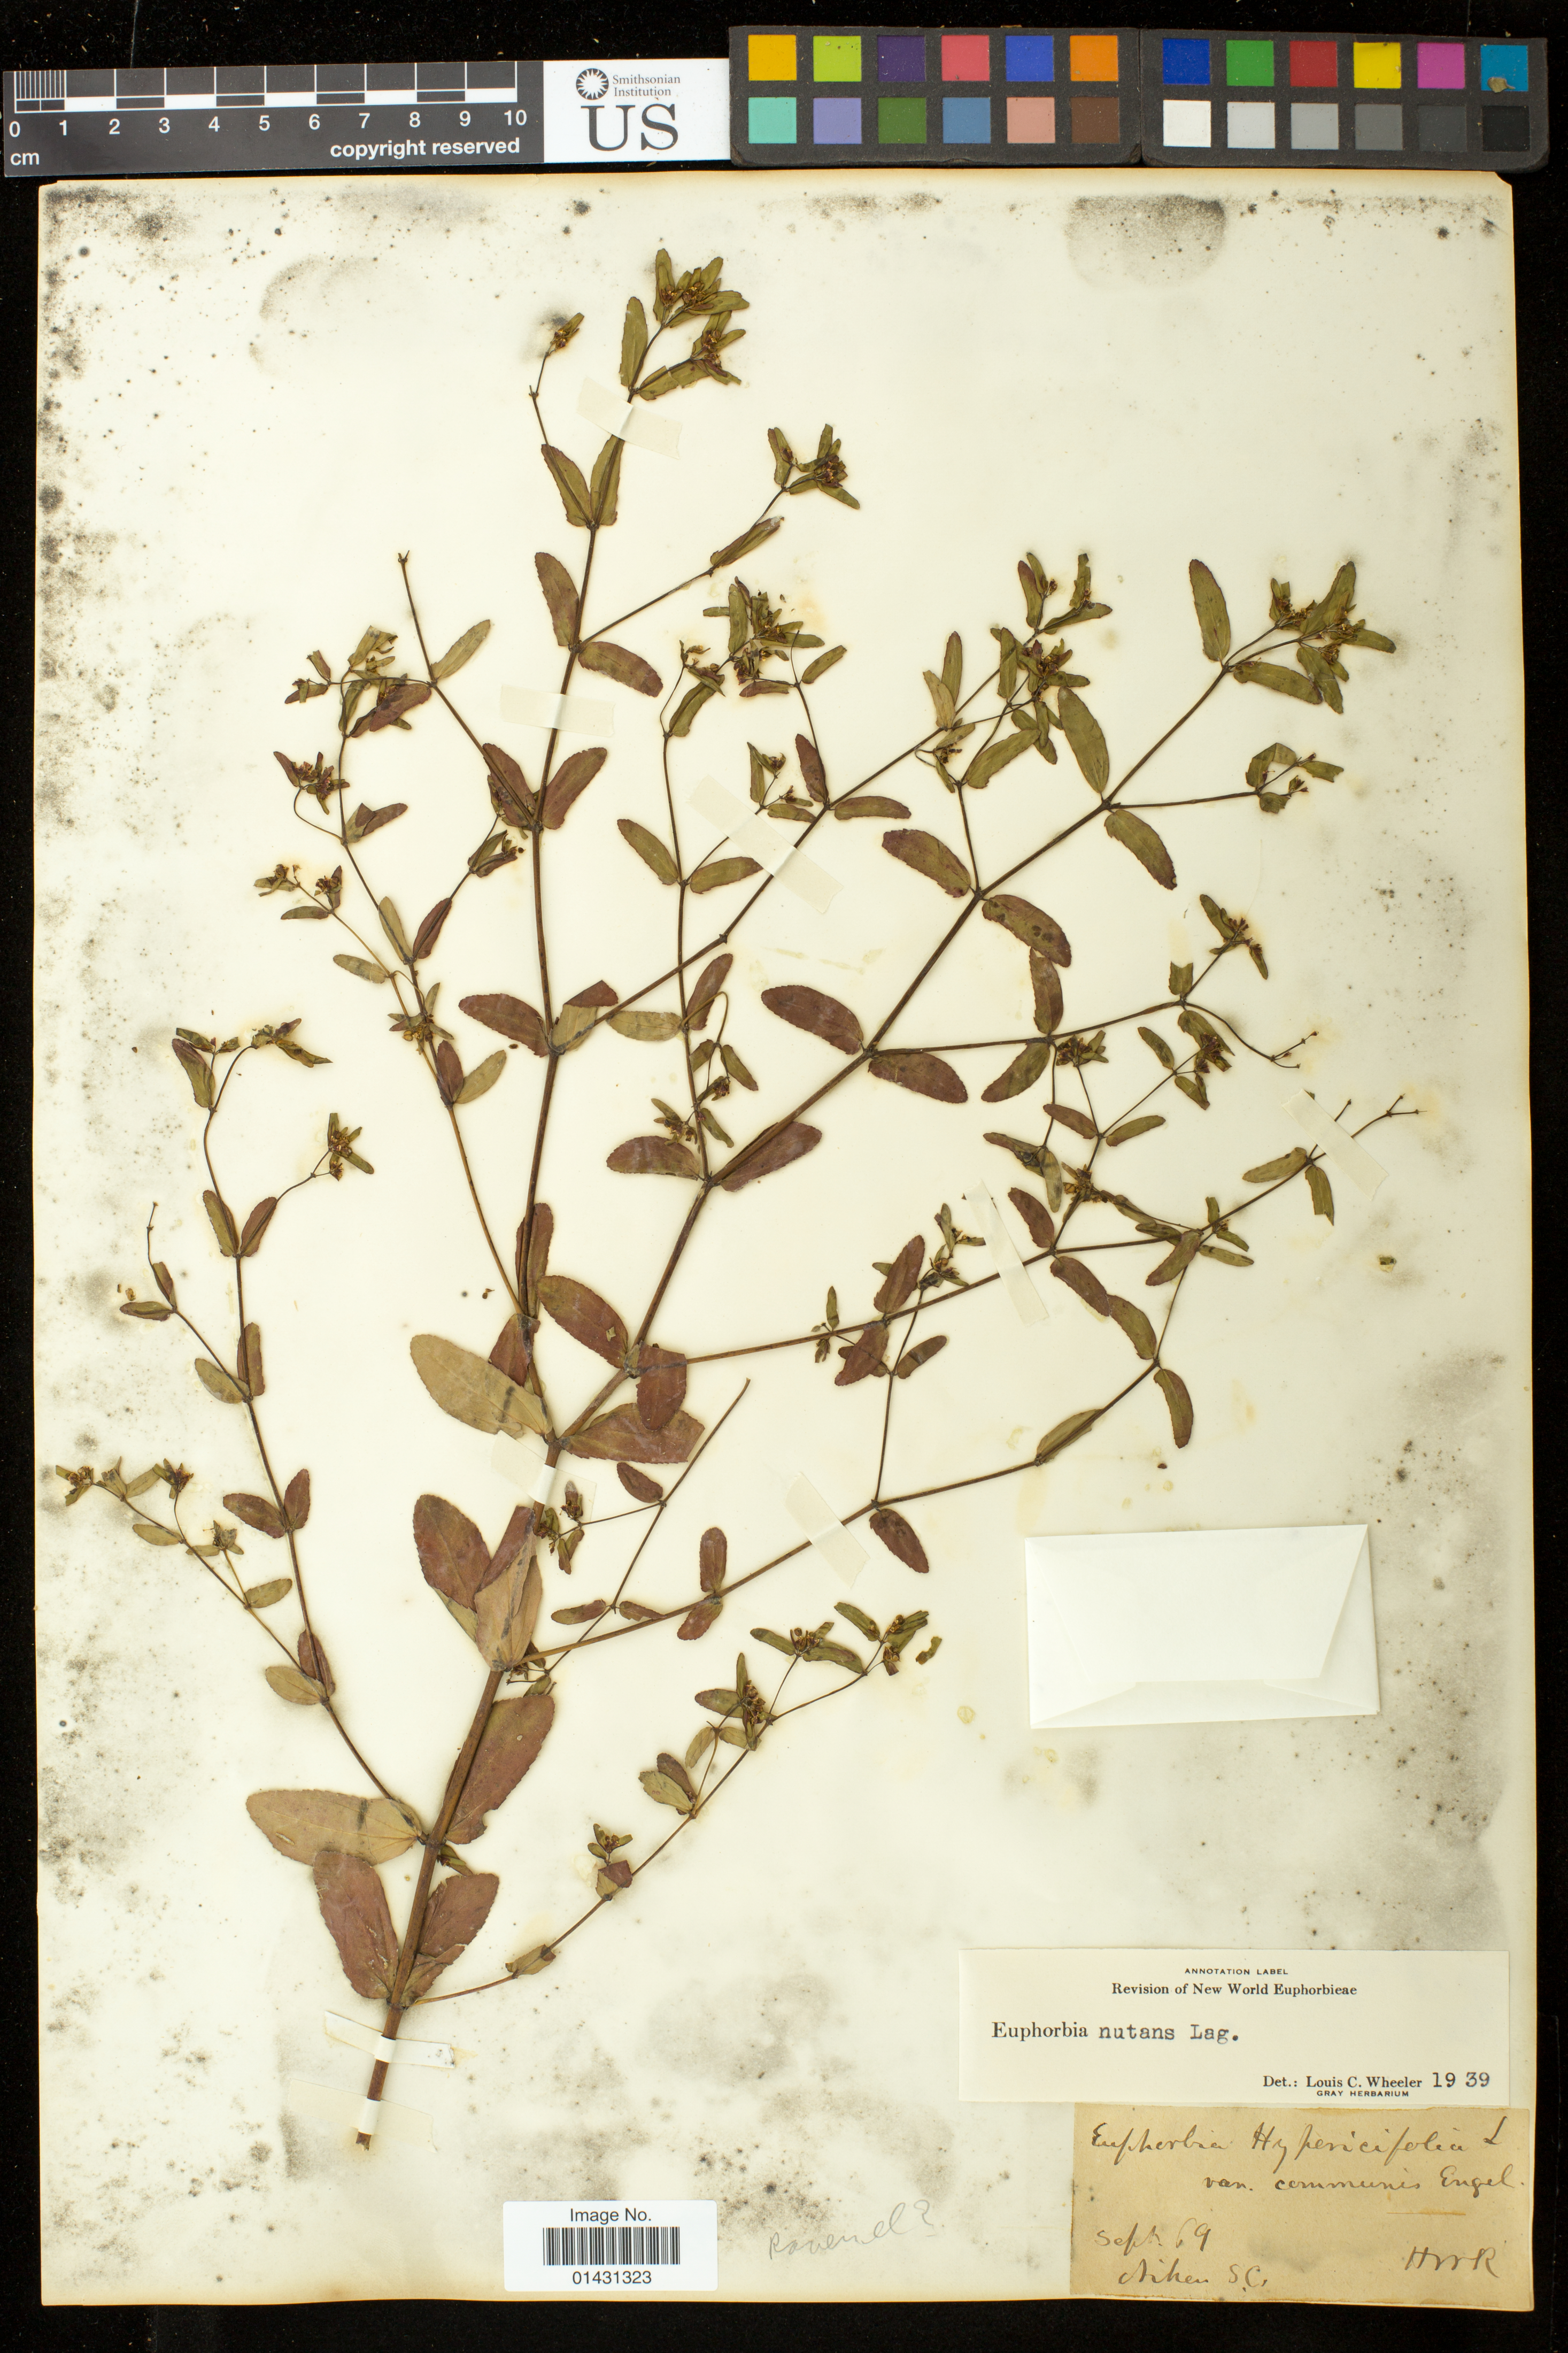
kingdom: Plantae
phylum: Tracheophyta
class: Magnoliopsida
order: Malpighiales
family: Euphorbiaceae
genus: Euphorbia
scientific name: Euphorbia maculata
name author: L.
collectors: H. R.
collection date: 1869-09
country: United States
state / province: South Carolina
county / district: Aiken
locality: Aiken